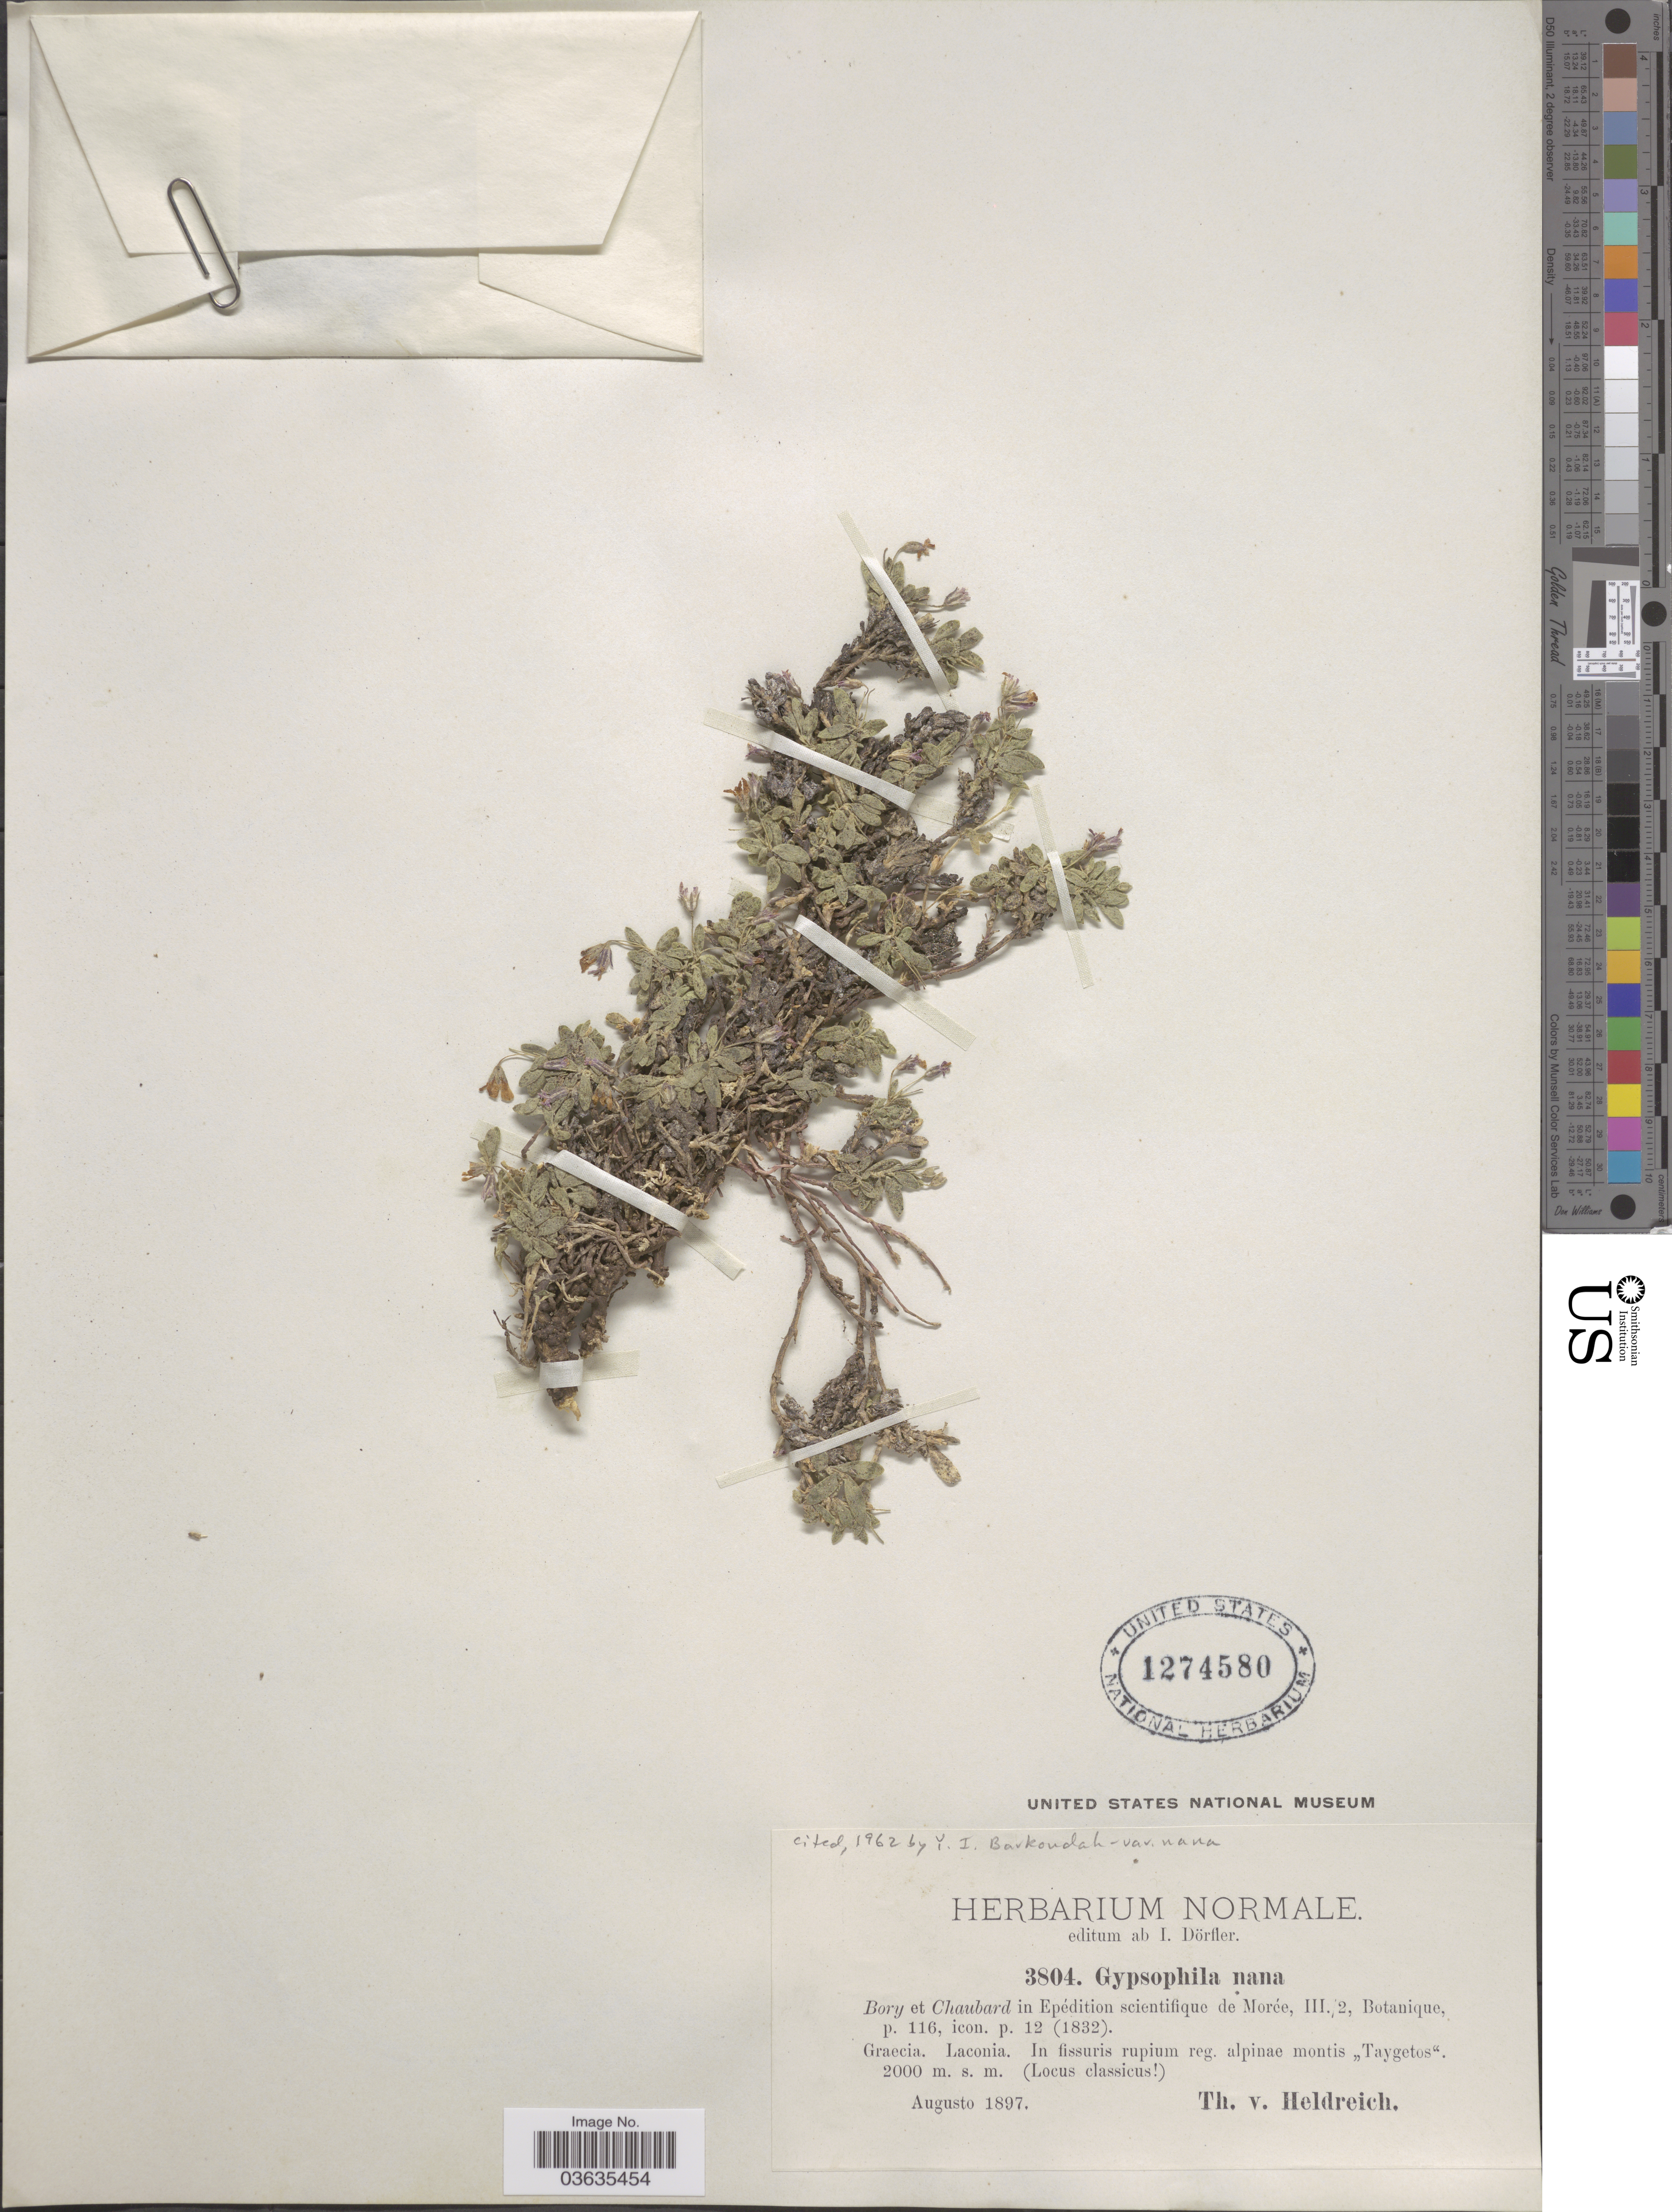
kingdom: Plantae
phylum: Tracheophyta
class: Magnoliopsida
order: Caryophyllales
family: Caryophyllaceae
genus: Gypsophila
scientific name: Gypsophila nana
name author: Bory & Chaub.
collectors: T. H. von Heldreich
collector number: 3804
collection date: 1897-08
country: Greece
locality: Graecia. Laconia. In fissuris rupium reg. alpinae montis "Taygetos".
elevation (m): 2000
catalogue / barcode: US 1274580